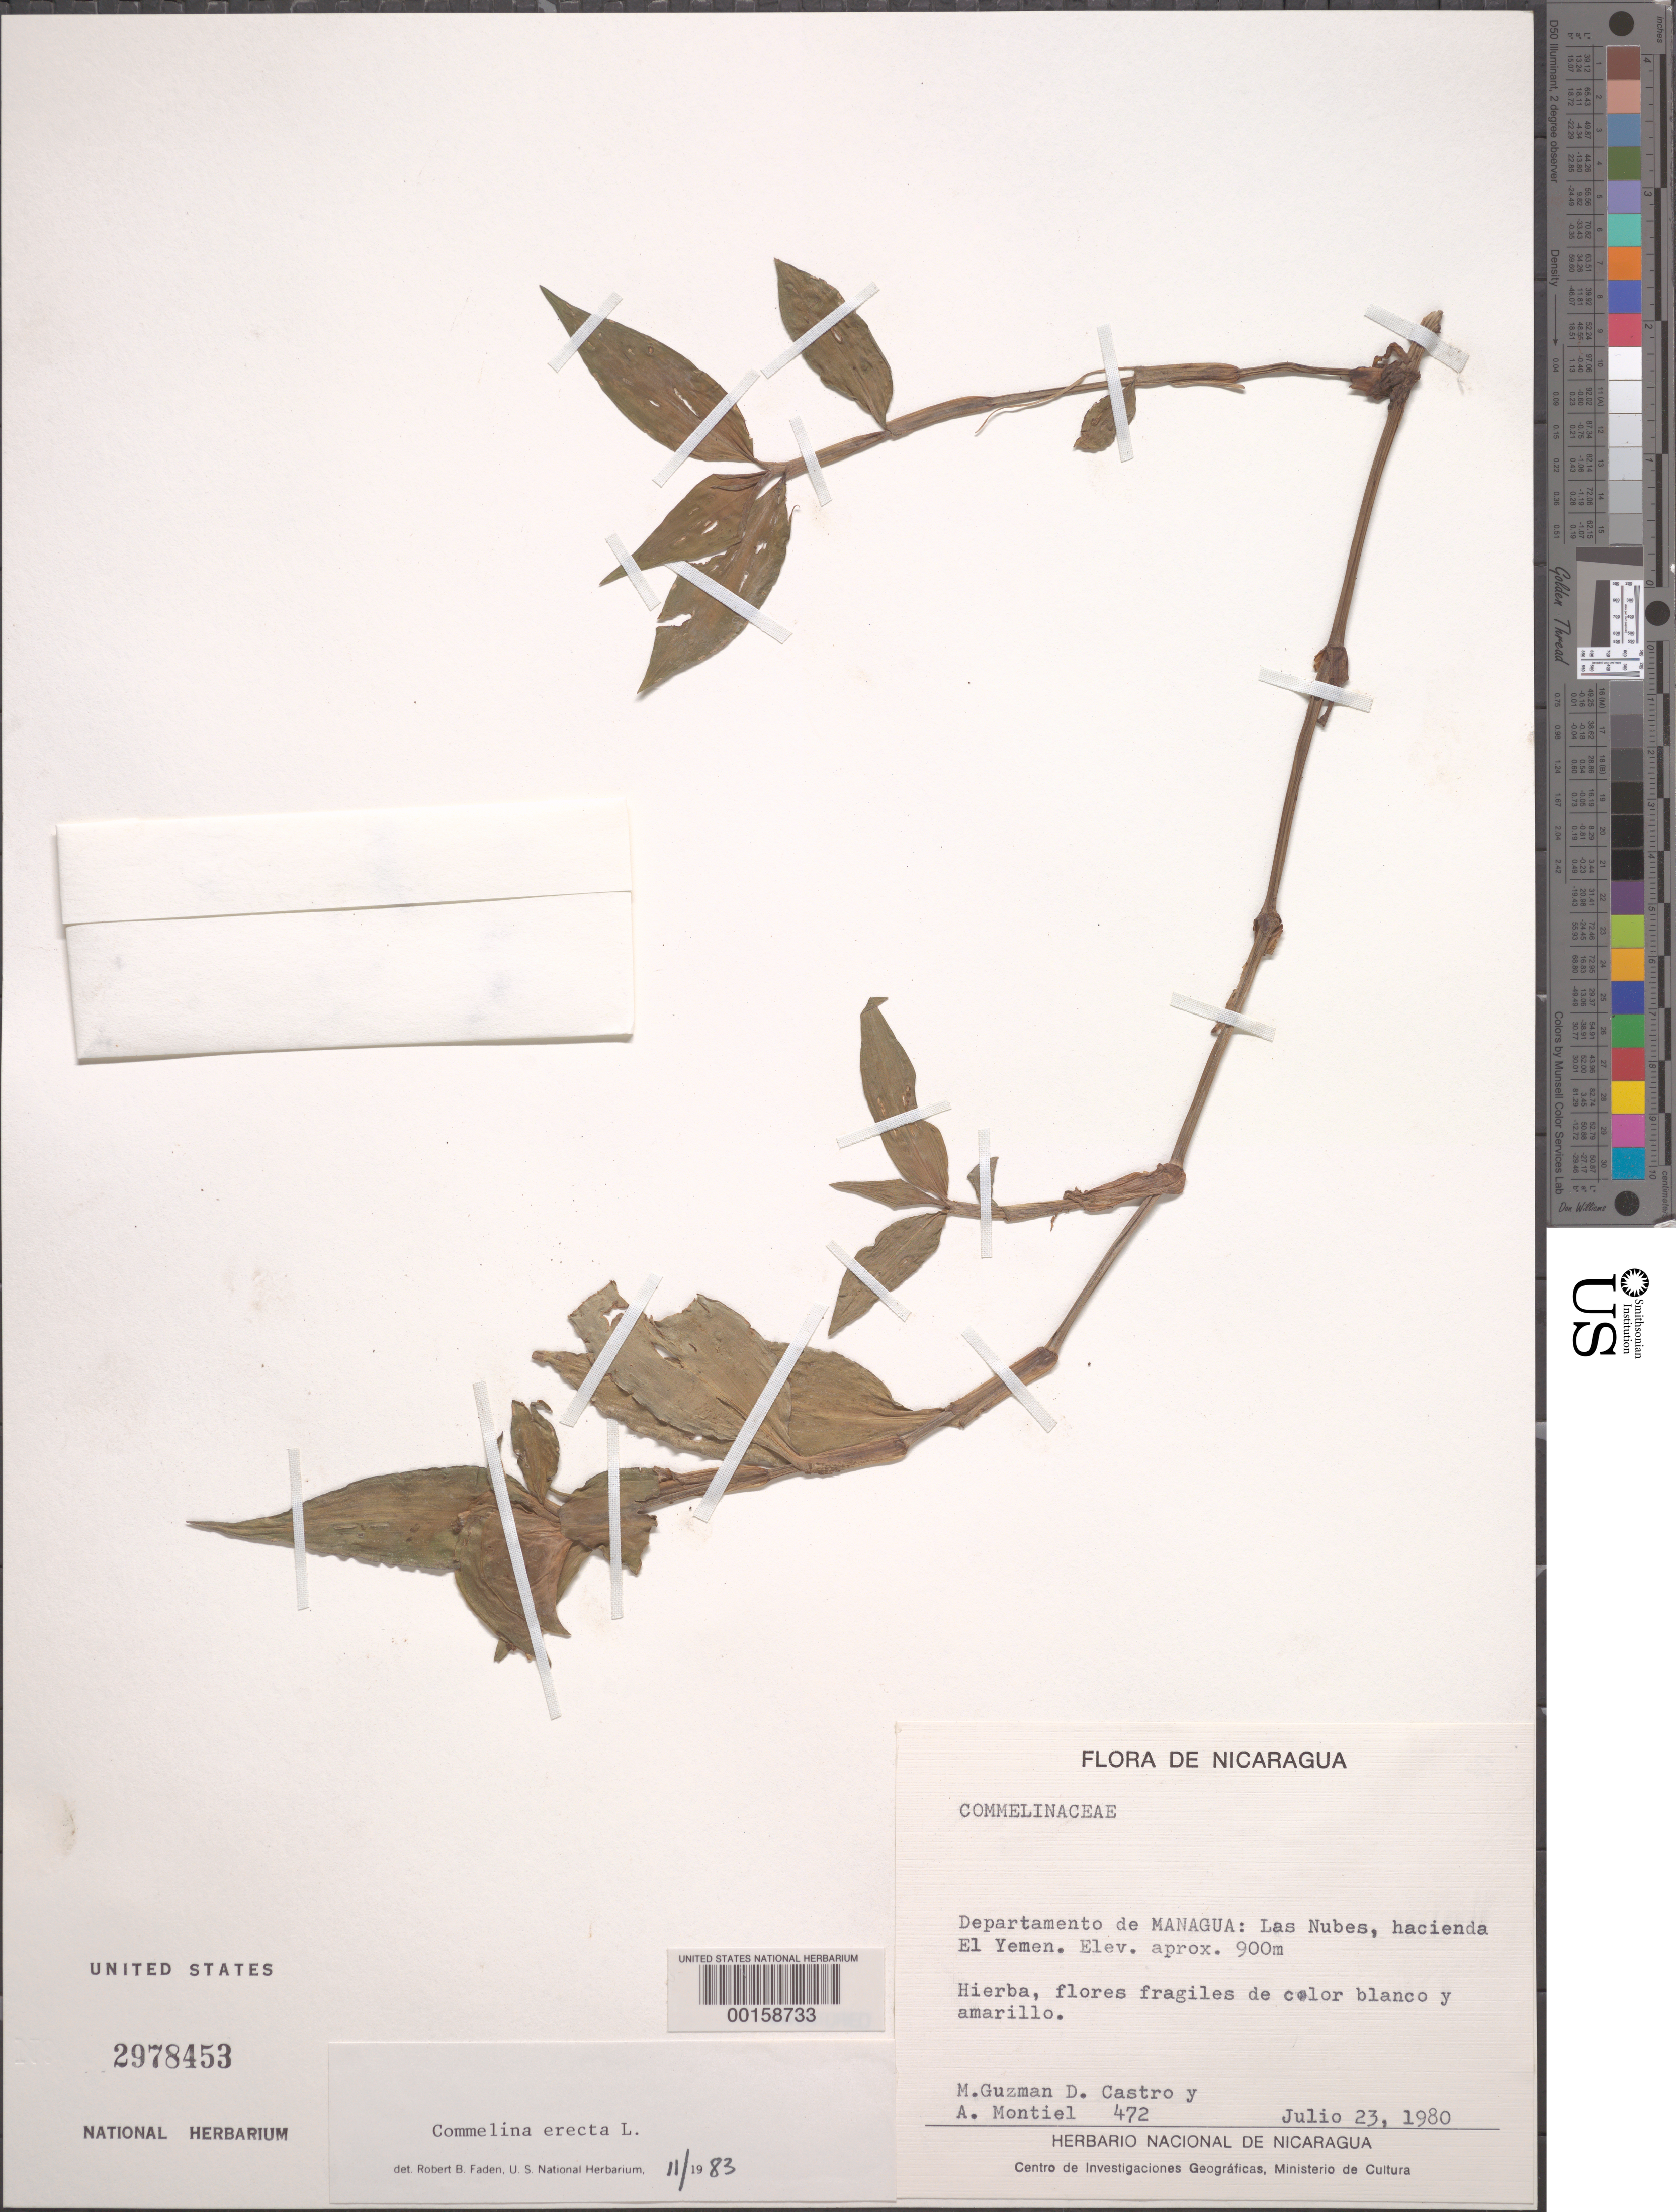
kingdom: Plantae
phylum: Tracheophyta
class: Liliopsida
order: Commelinales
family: Commelinaceae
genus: Commelina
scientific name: Commelina erecta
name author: L.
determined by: Faden, Robert B., (US), Smithsonian Institution - National Museum of Natural History (UNITED STATES)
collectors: M. Guzman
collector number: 472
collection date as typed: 23 Jul 1980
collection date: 1980-07-23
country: Nicaragua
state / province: Managua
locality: Las nubes, hacienda el yemen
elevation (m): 900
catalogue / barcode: US 2978453